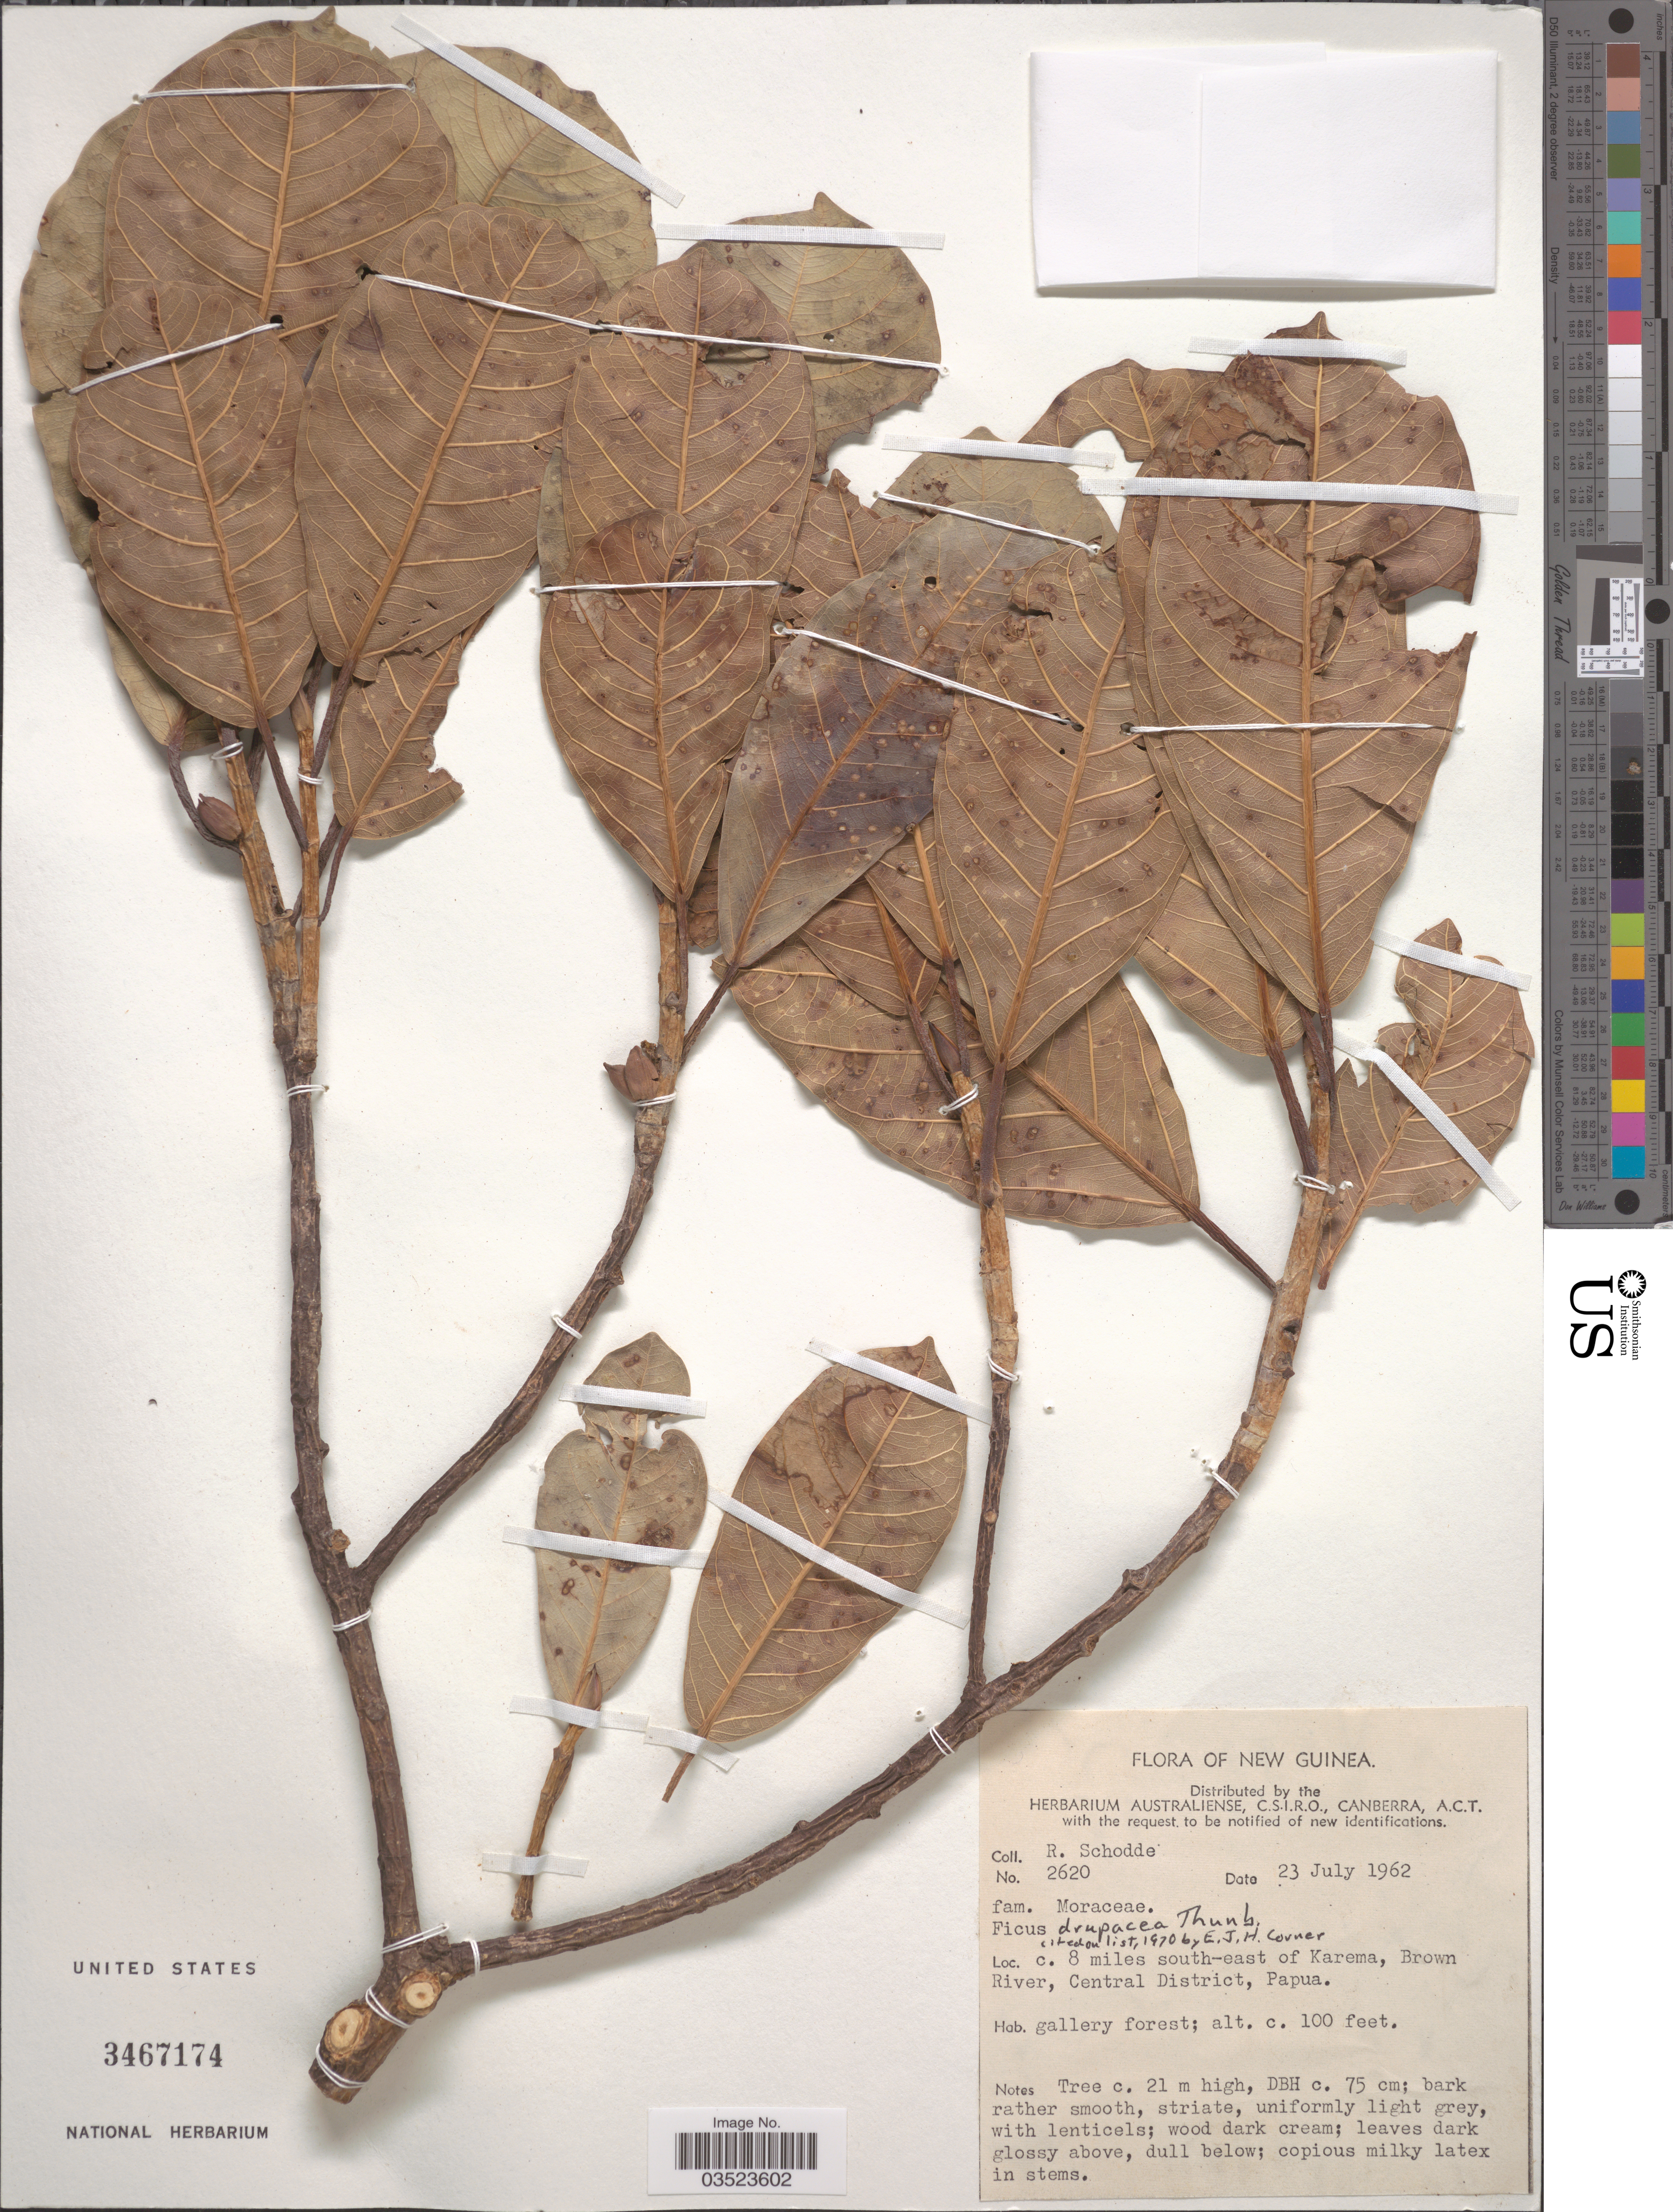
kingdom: Plantae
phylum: Tracheophyta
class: Magnoliopsida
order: Rosales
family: Moraceae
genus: Ficus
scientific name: Ficus drupacea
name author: Thunb.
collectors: R. Schodde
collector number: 2620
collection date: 1962-07-23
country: Papua New Guinea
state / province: Central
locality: New Guinea. c. 8 miles south-east of Karema, Brown River, Central District, Papua.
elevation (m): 30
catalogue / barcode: US 3467174